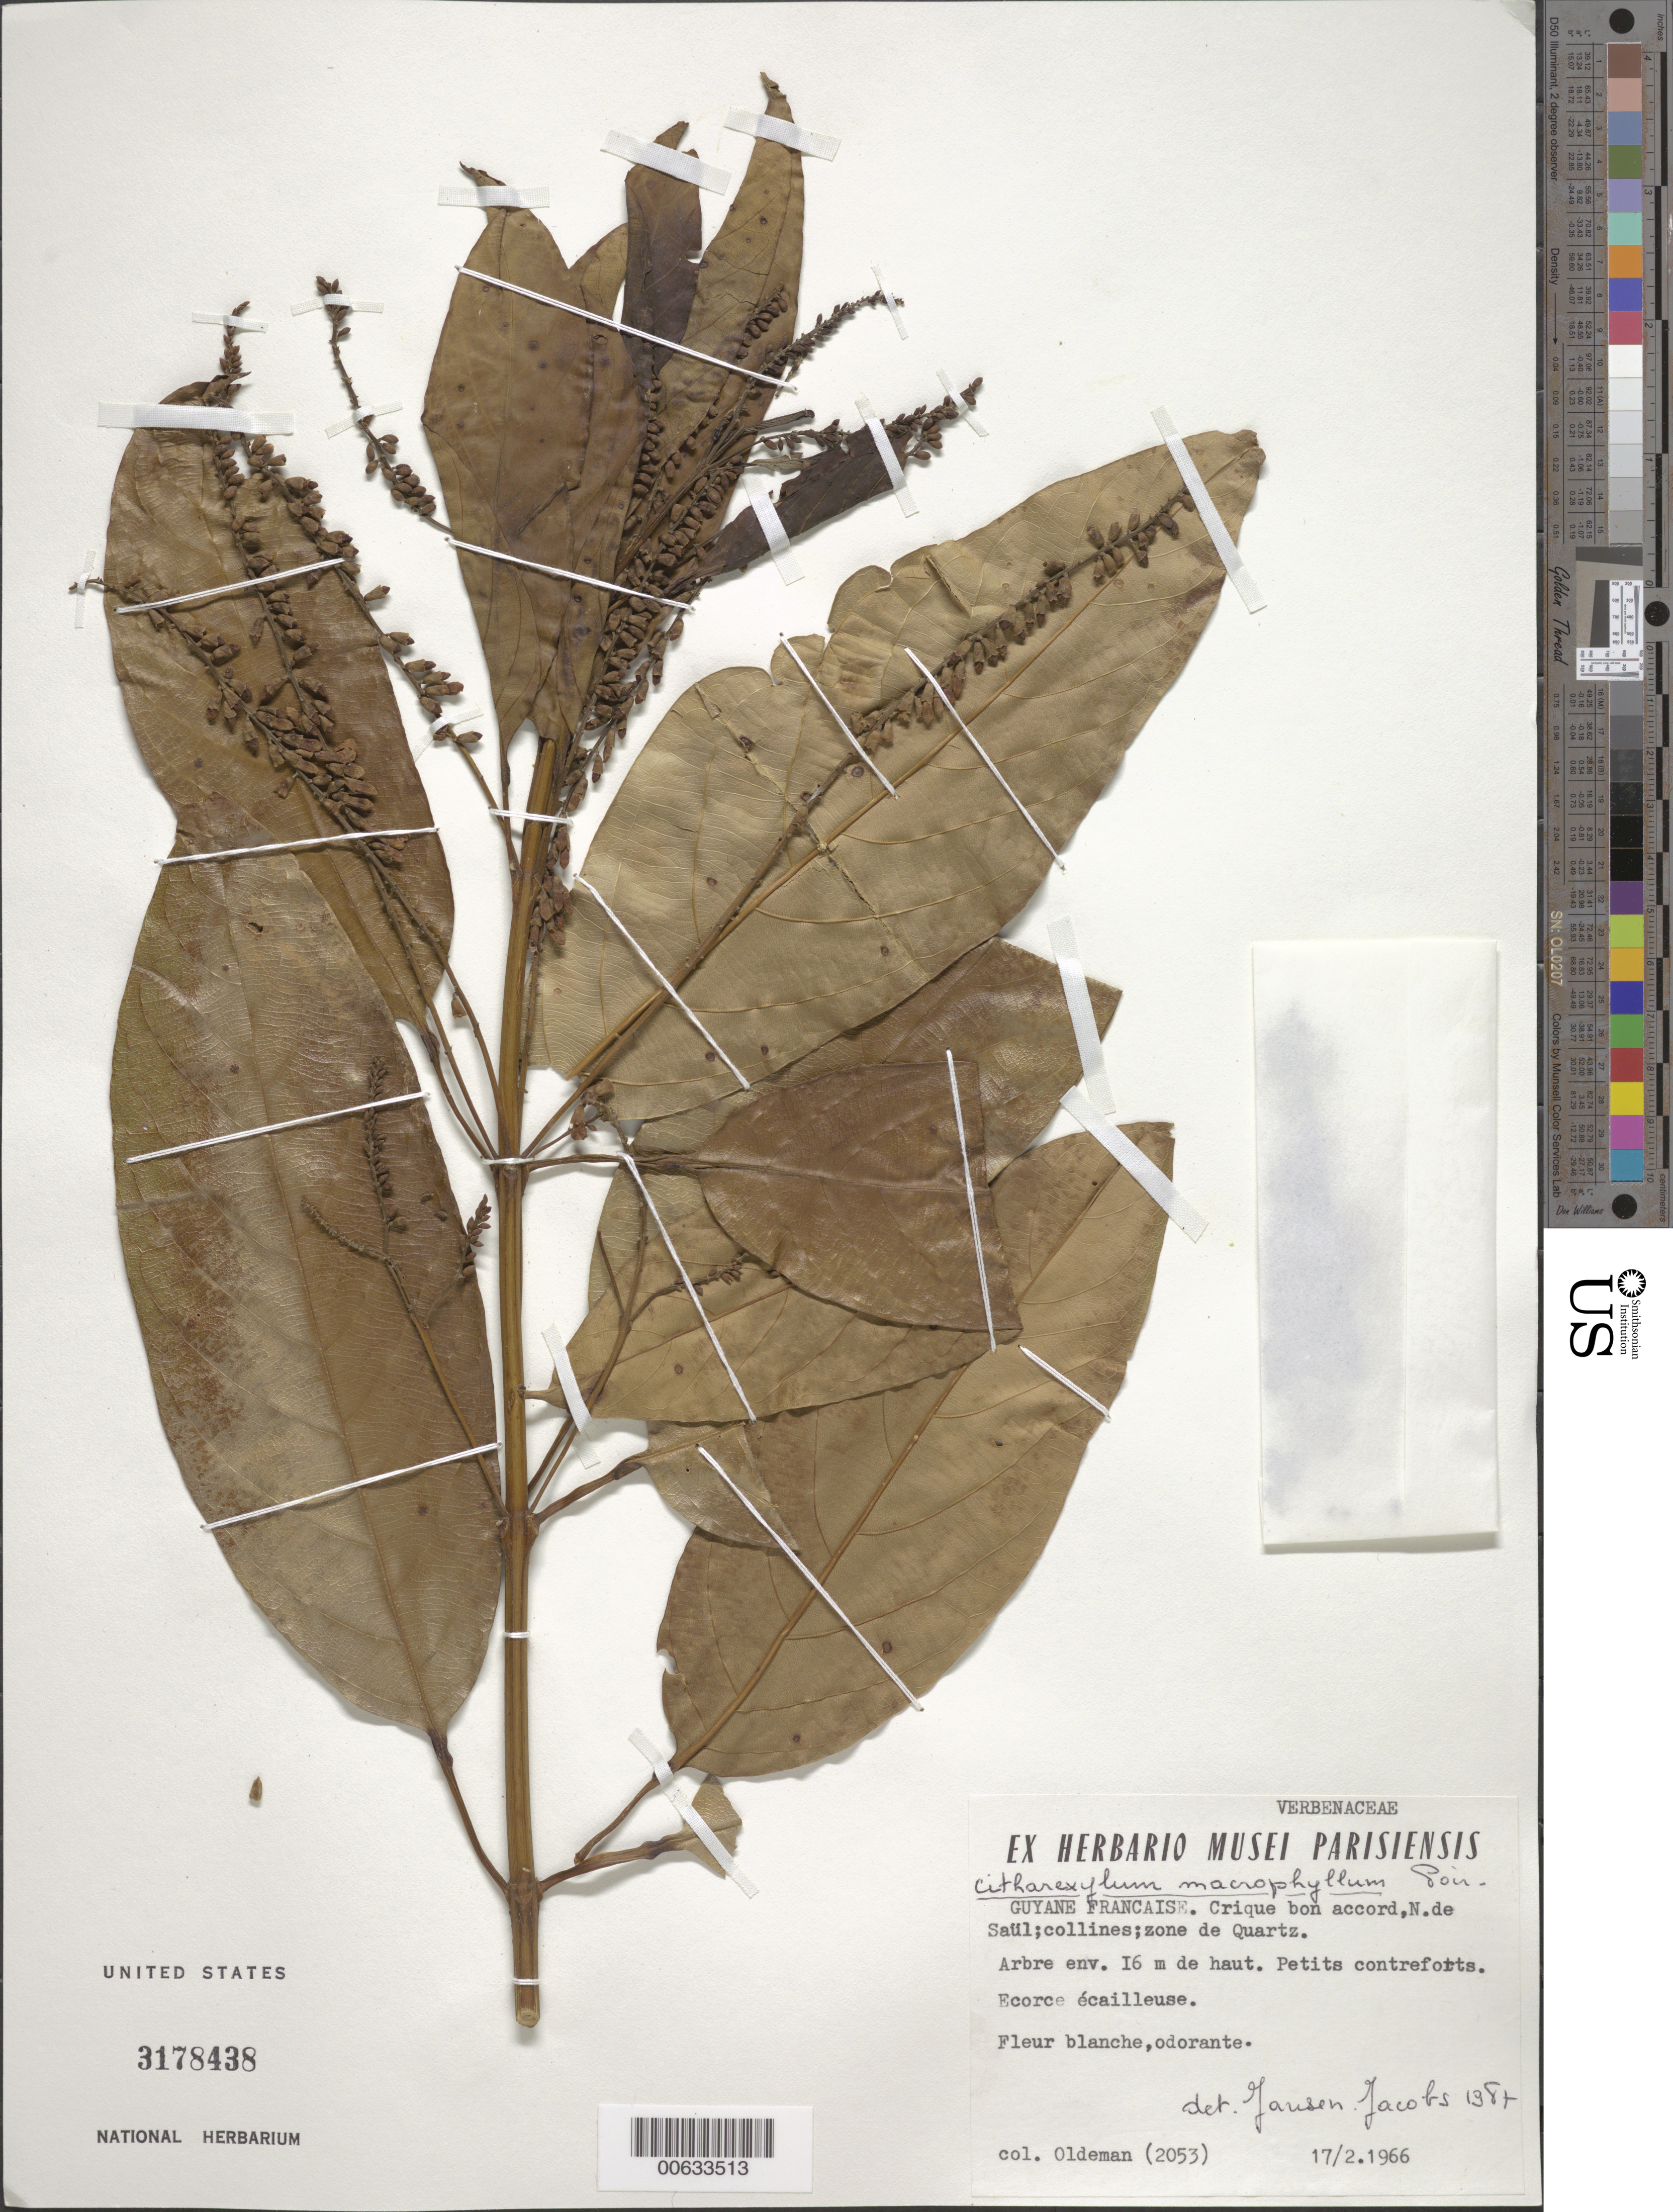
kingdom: Plantae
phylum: Tracheophyta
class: Magnoliopsida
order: Lamiales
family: Verbenaceae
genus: Citharexylum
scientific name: Citharexylum macrophyllum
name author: Poir.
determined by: Jansen-Jacobs, M. J., (U), Nationaal Herbarium Nederland, Utrecht University branch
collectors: R. Oldeman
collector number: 2053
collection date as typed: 17-Feb-66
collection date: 1966-02-17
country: French Guiana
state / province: Saint-Laurent-du-Maroni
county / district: Saül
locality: Crique Bon Accord, N de Saül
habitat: Collines, zone de quartz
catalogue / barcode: US 3178438